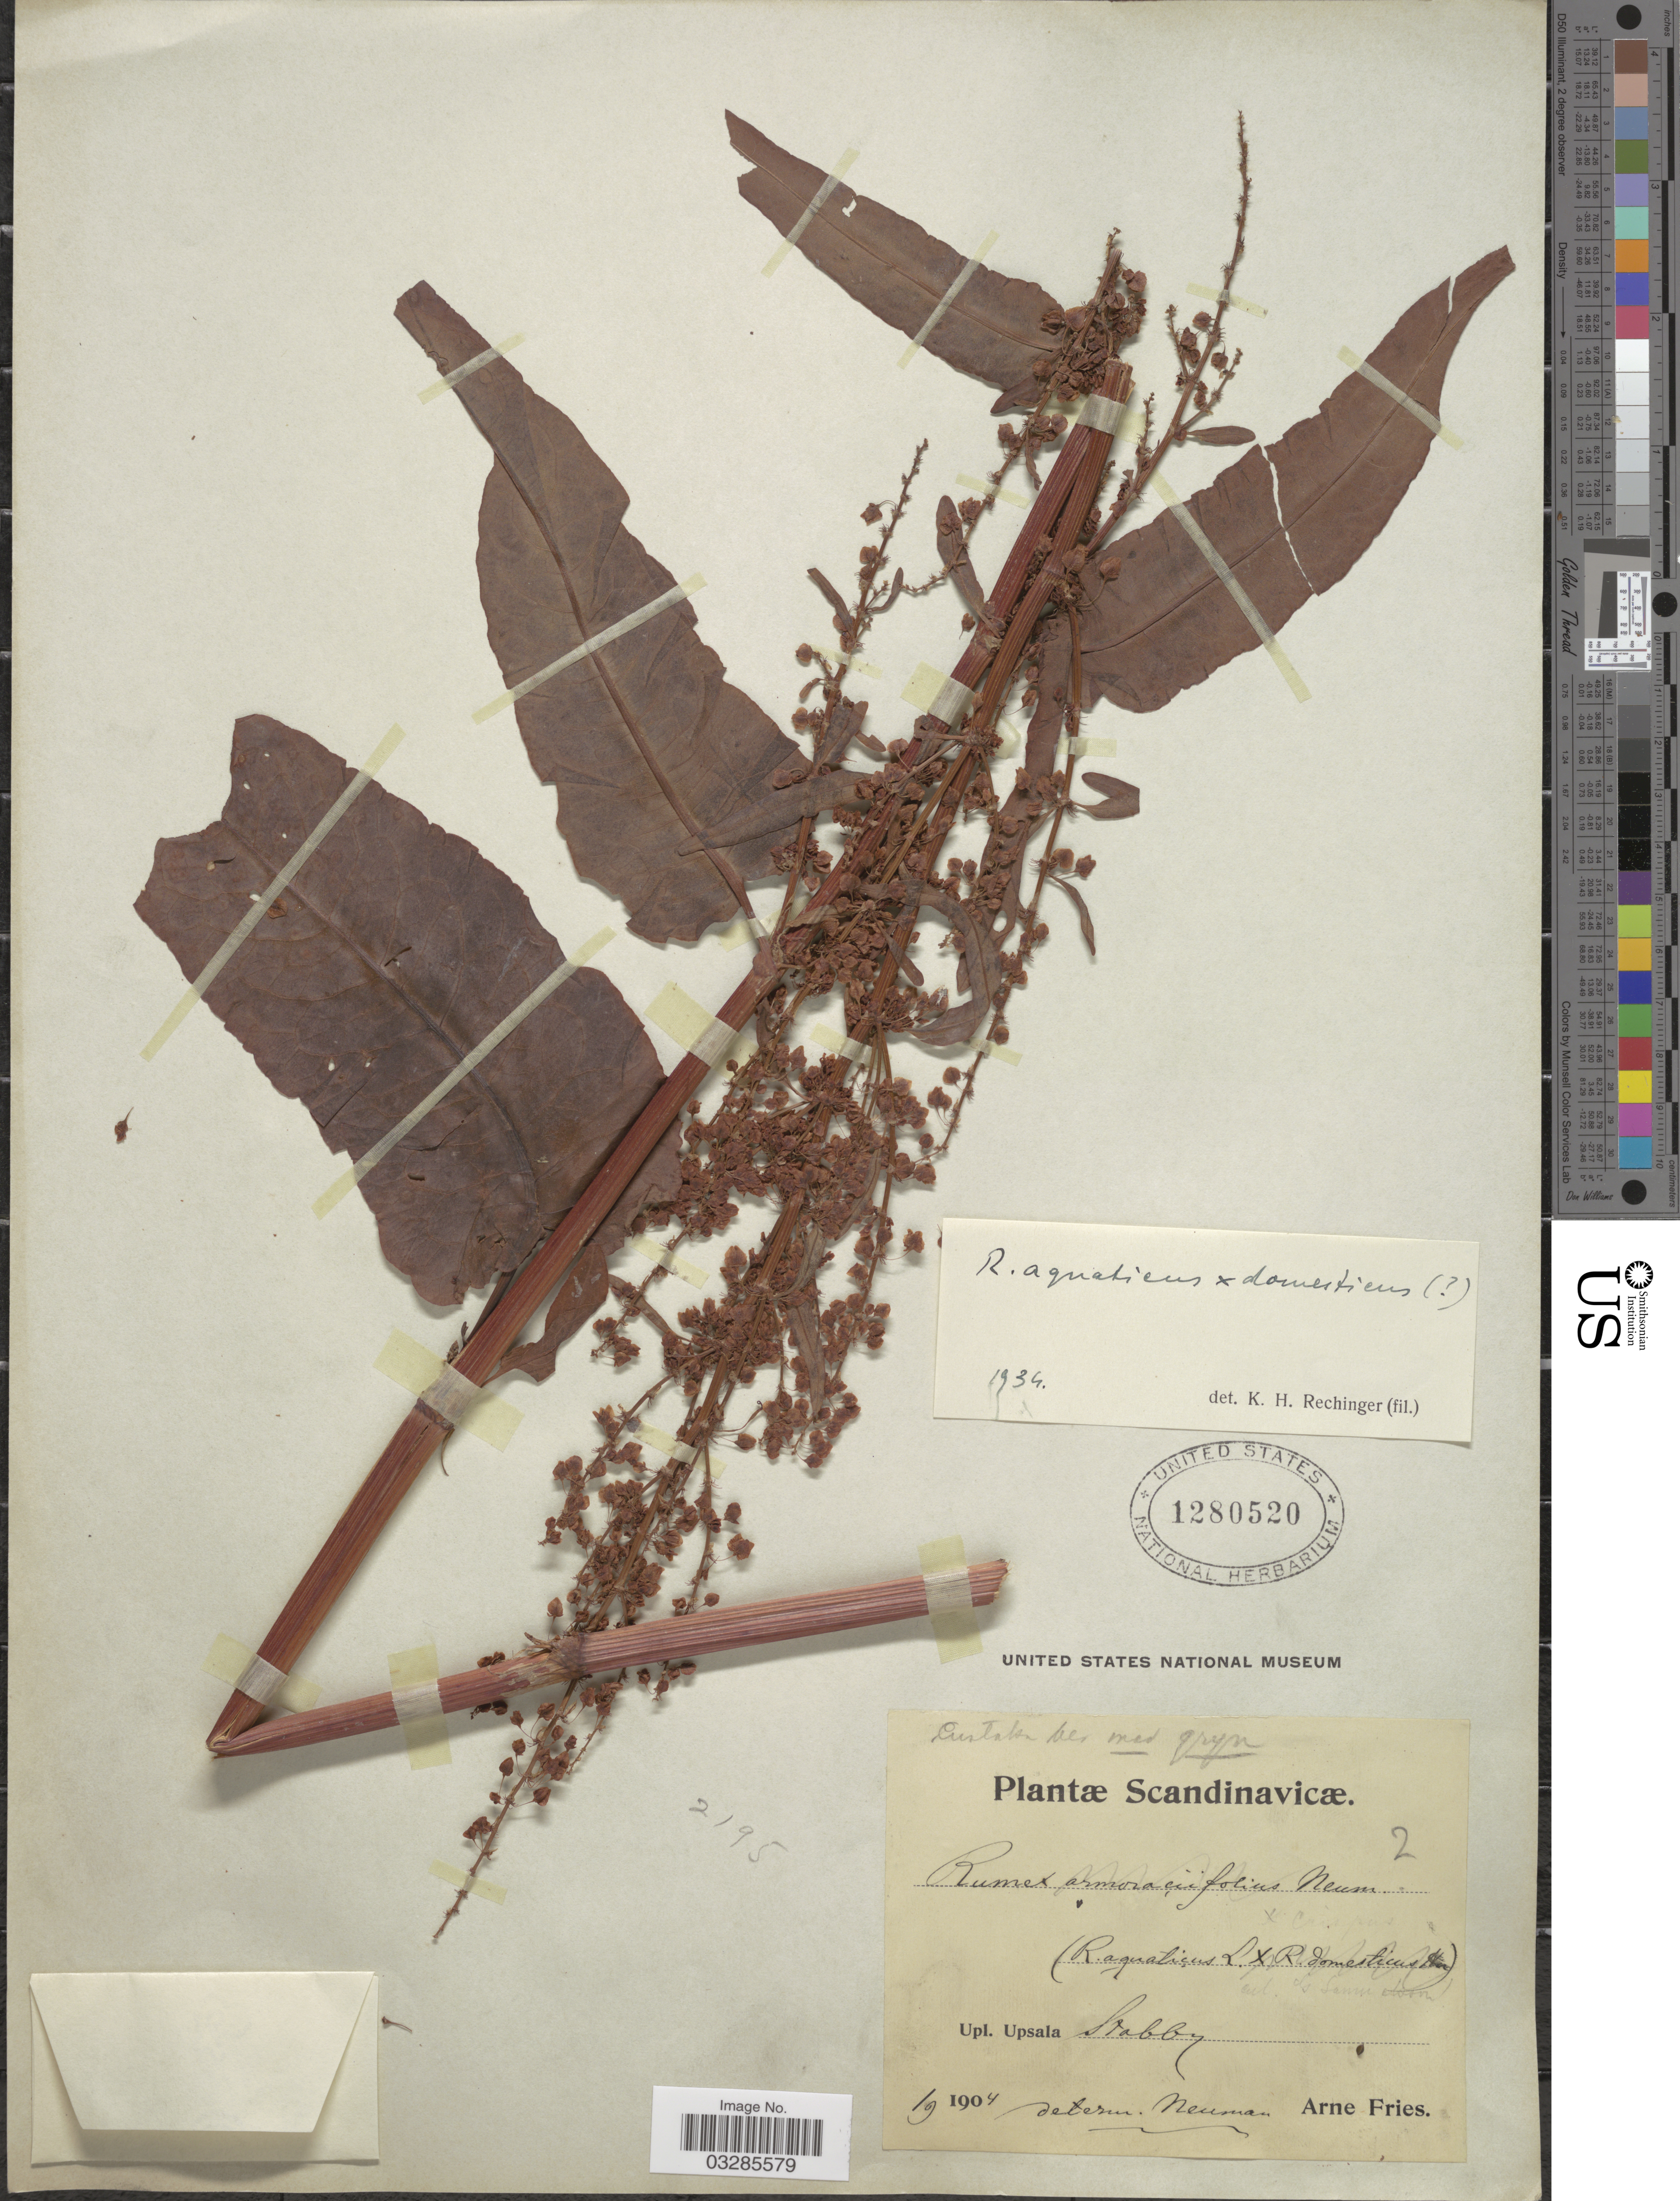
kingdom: Plantae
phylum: Tracheophyta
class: Magnoliopsida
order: Caryophyllales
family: Polygonaceae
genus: Rumex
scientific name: Rumex aquaticus x R. domesticus Hartm.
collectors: E. A. Fries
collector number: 2?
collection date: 1904-09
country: Sweden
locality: Scandinavicæ. Upl. Upsala Stabby.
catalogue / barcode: US 1280520